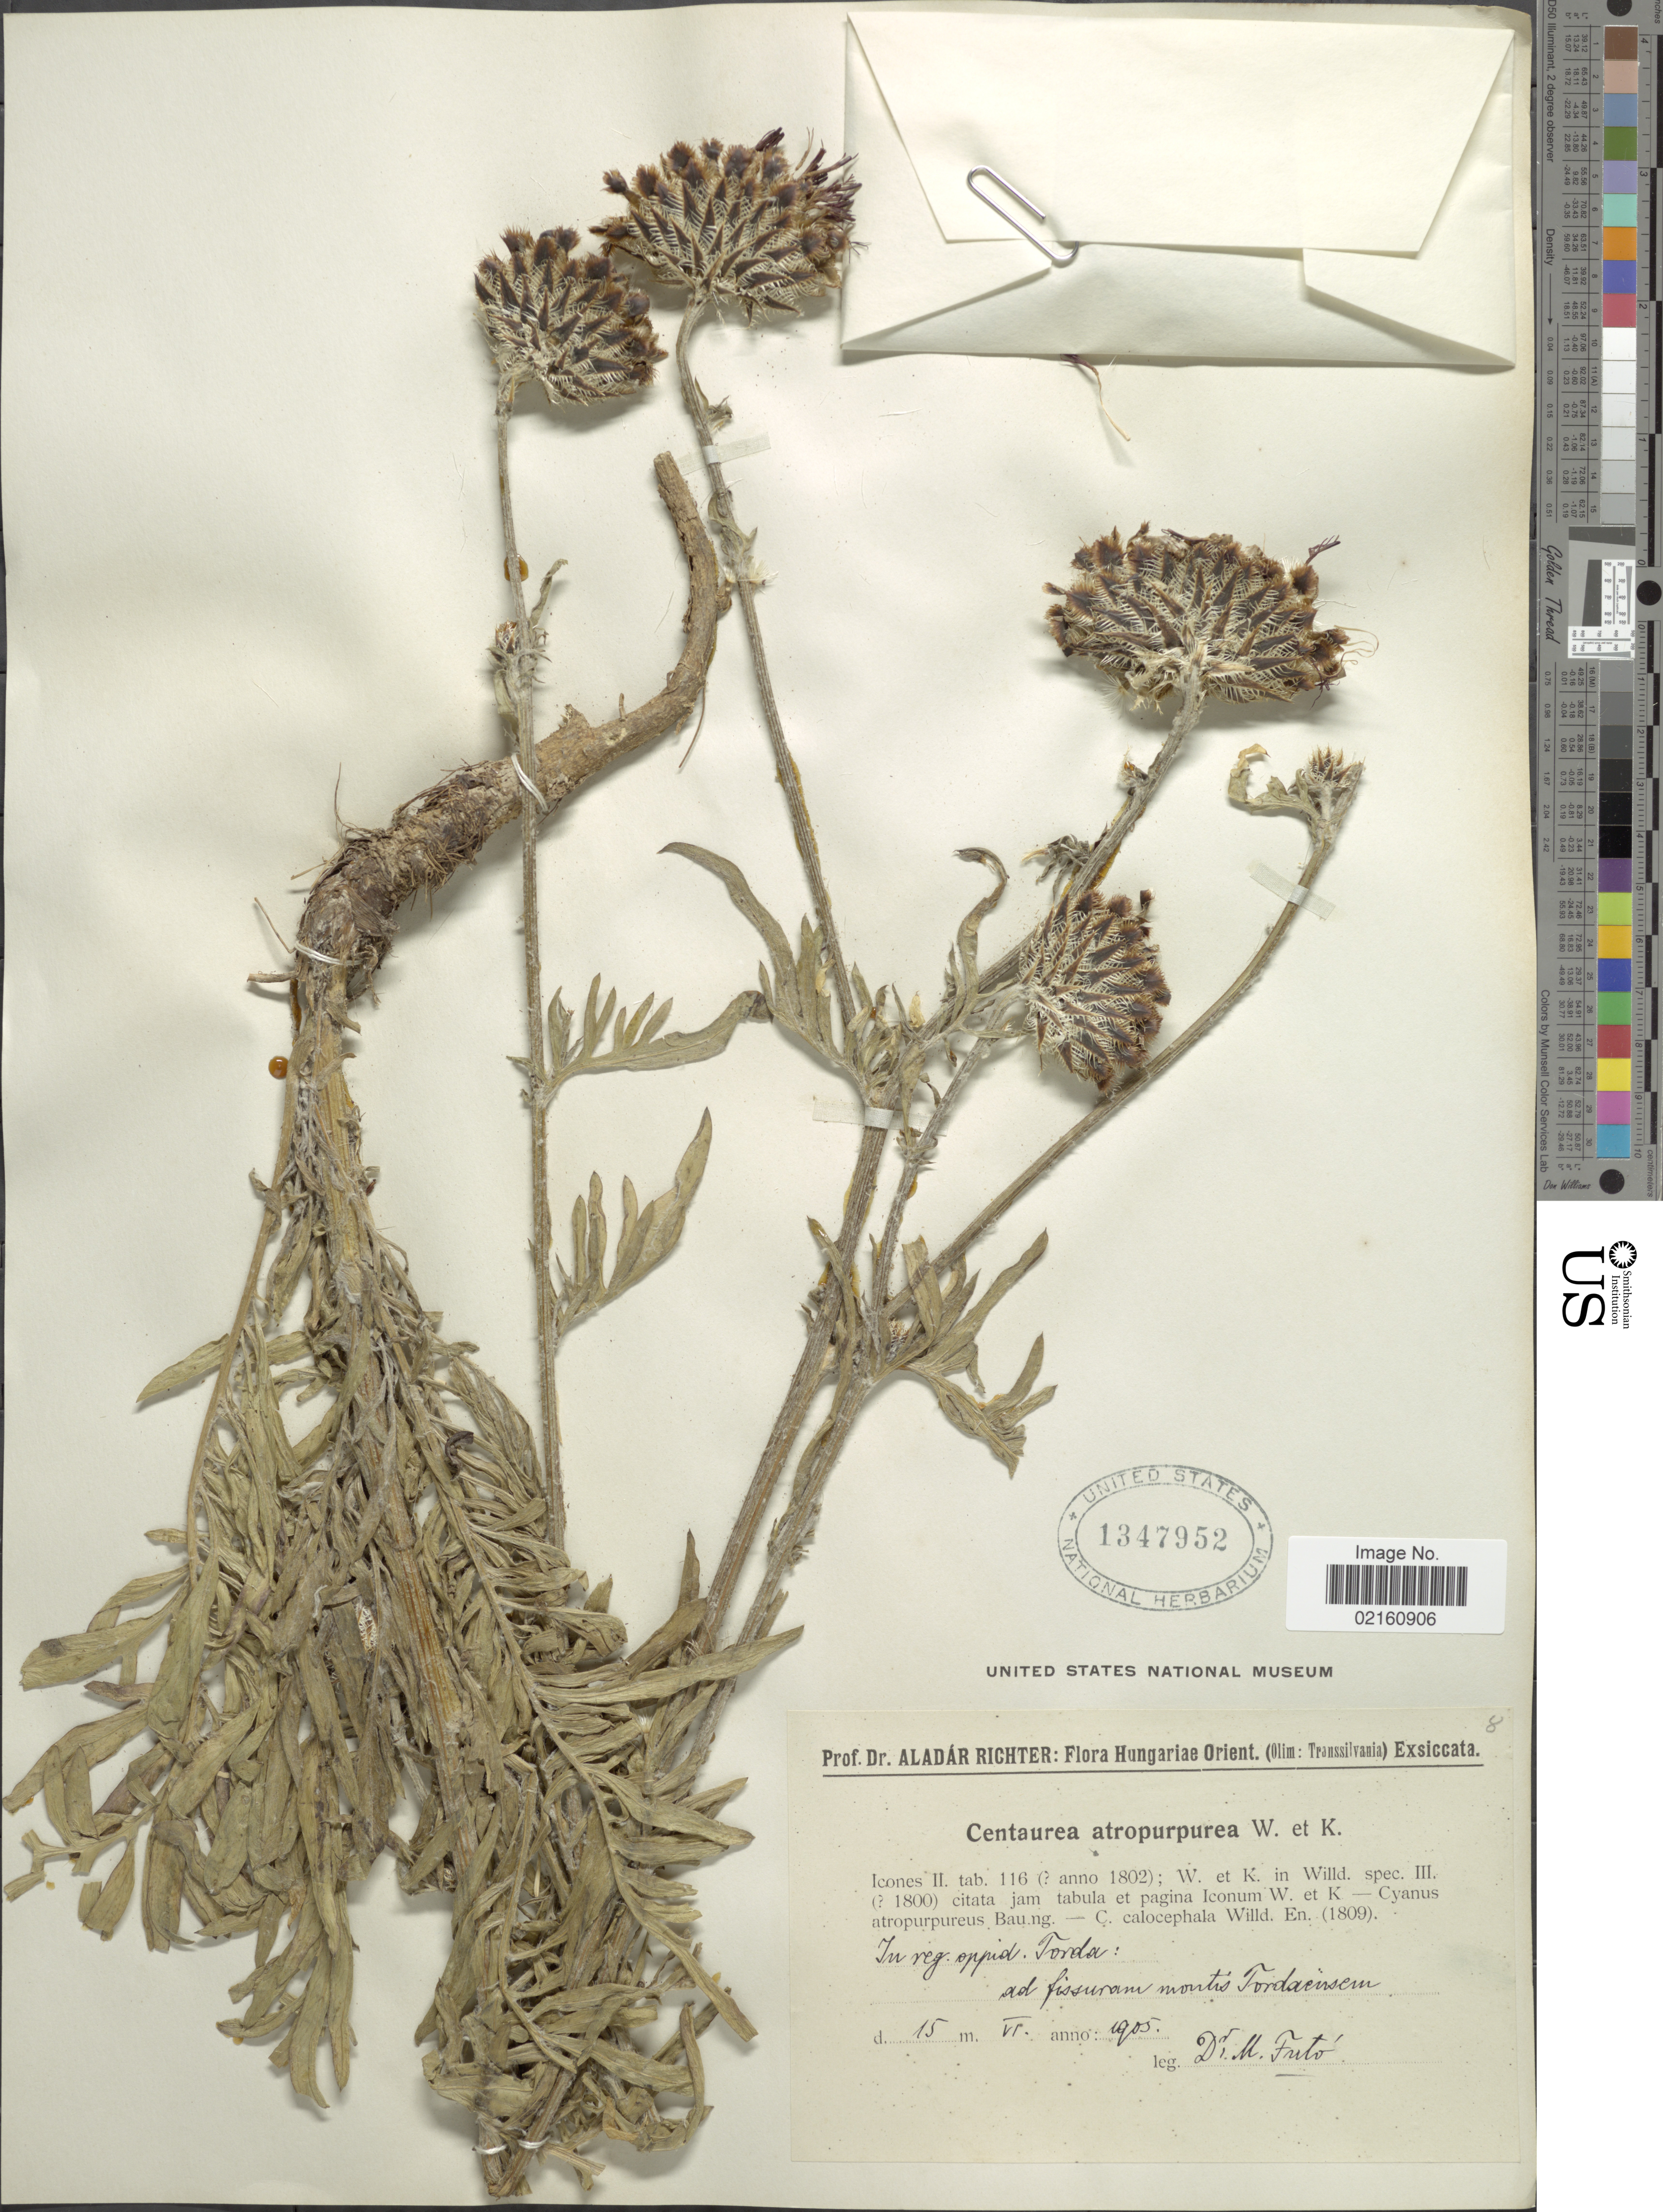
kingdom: Plantae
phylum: Tracheophyta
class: Magnoliopsida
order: Asterales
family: Asteraceae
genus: Centaurea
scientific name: Centaurea calocephala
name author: Willd.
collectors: D. Futó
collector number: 8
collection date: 1905-06-15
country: Hungary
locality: Hungariae Orient. (Olim. Transsilvania), reg. oppid. Torda, montis Fordaensen [interpreted]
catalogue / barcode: US 1347952